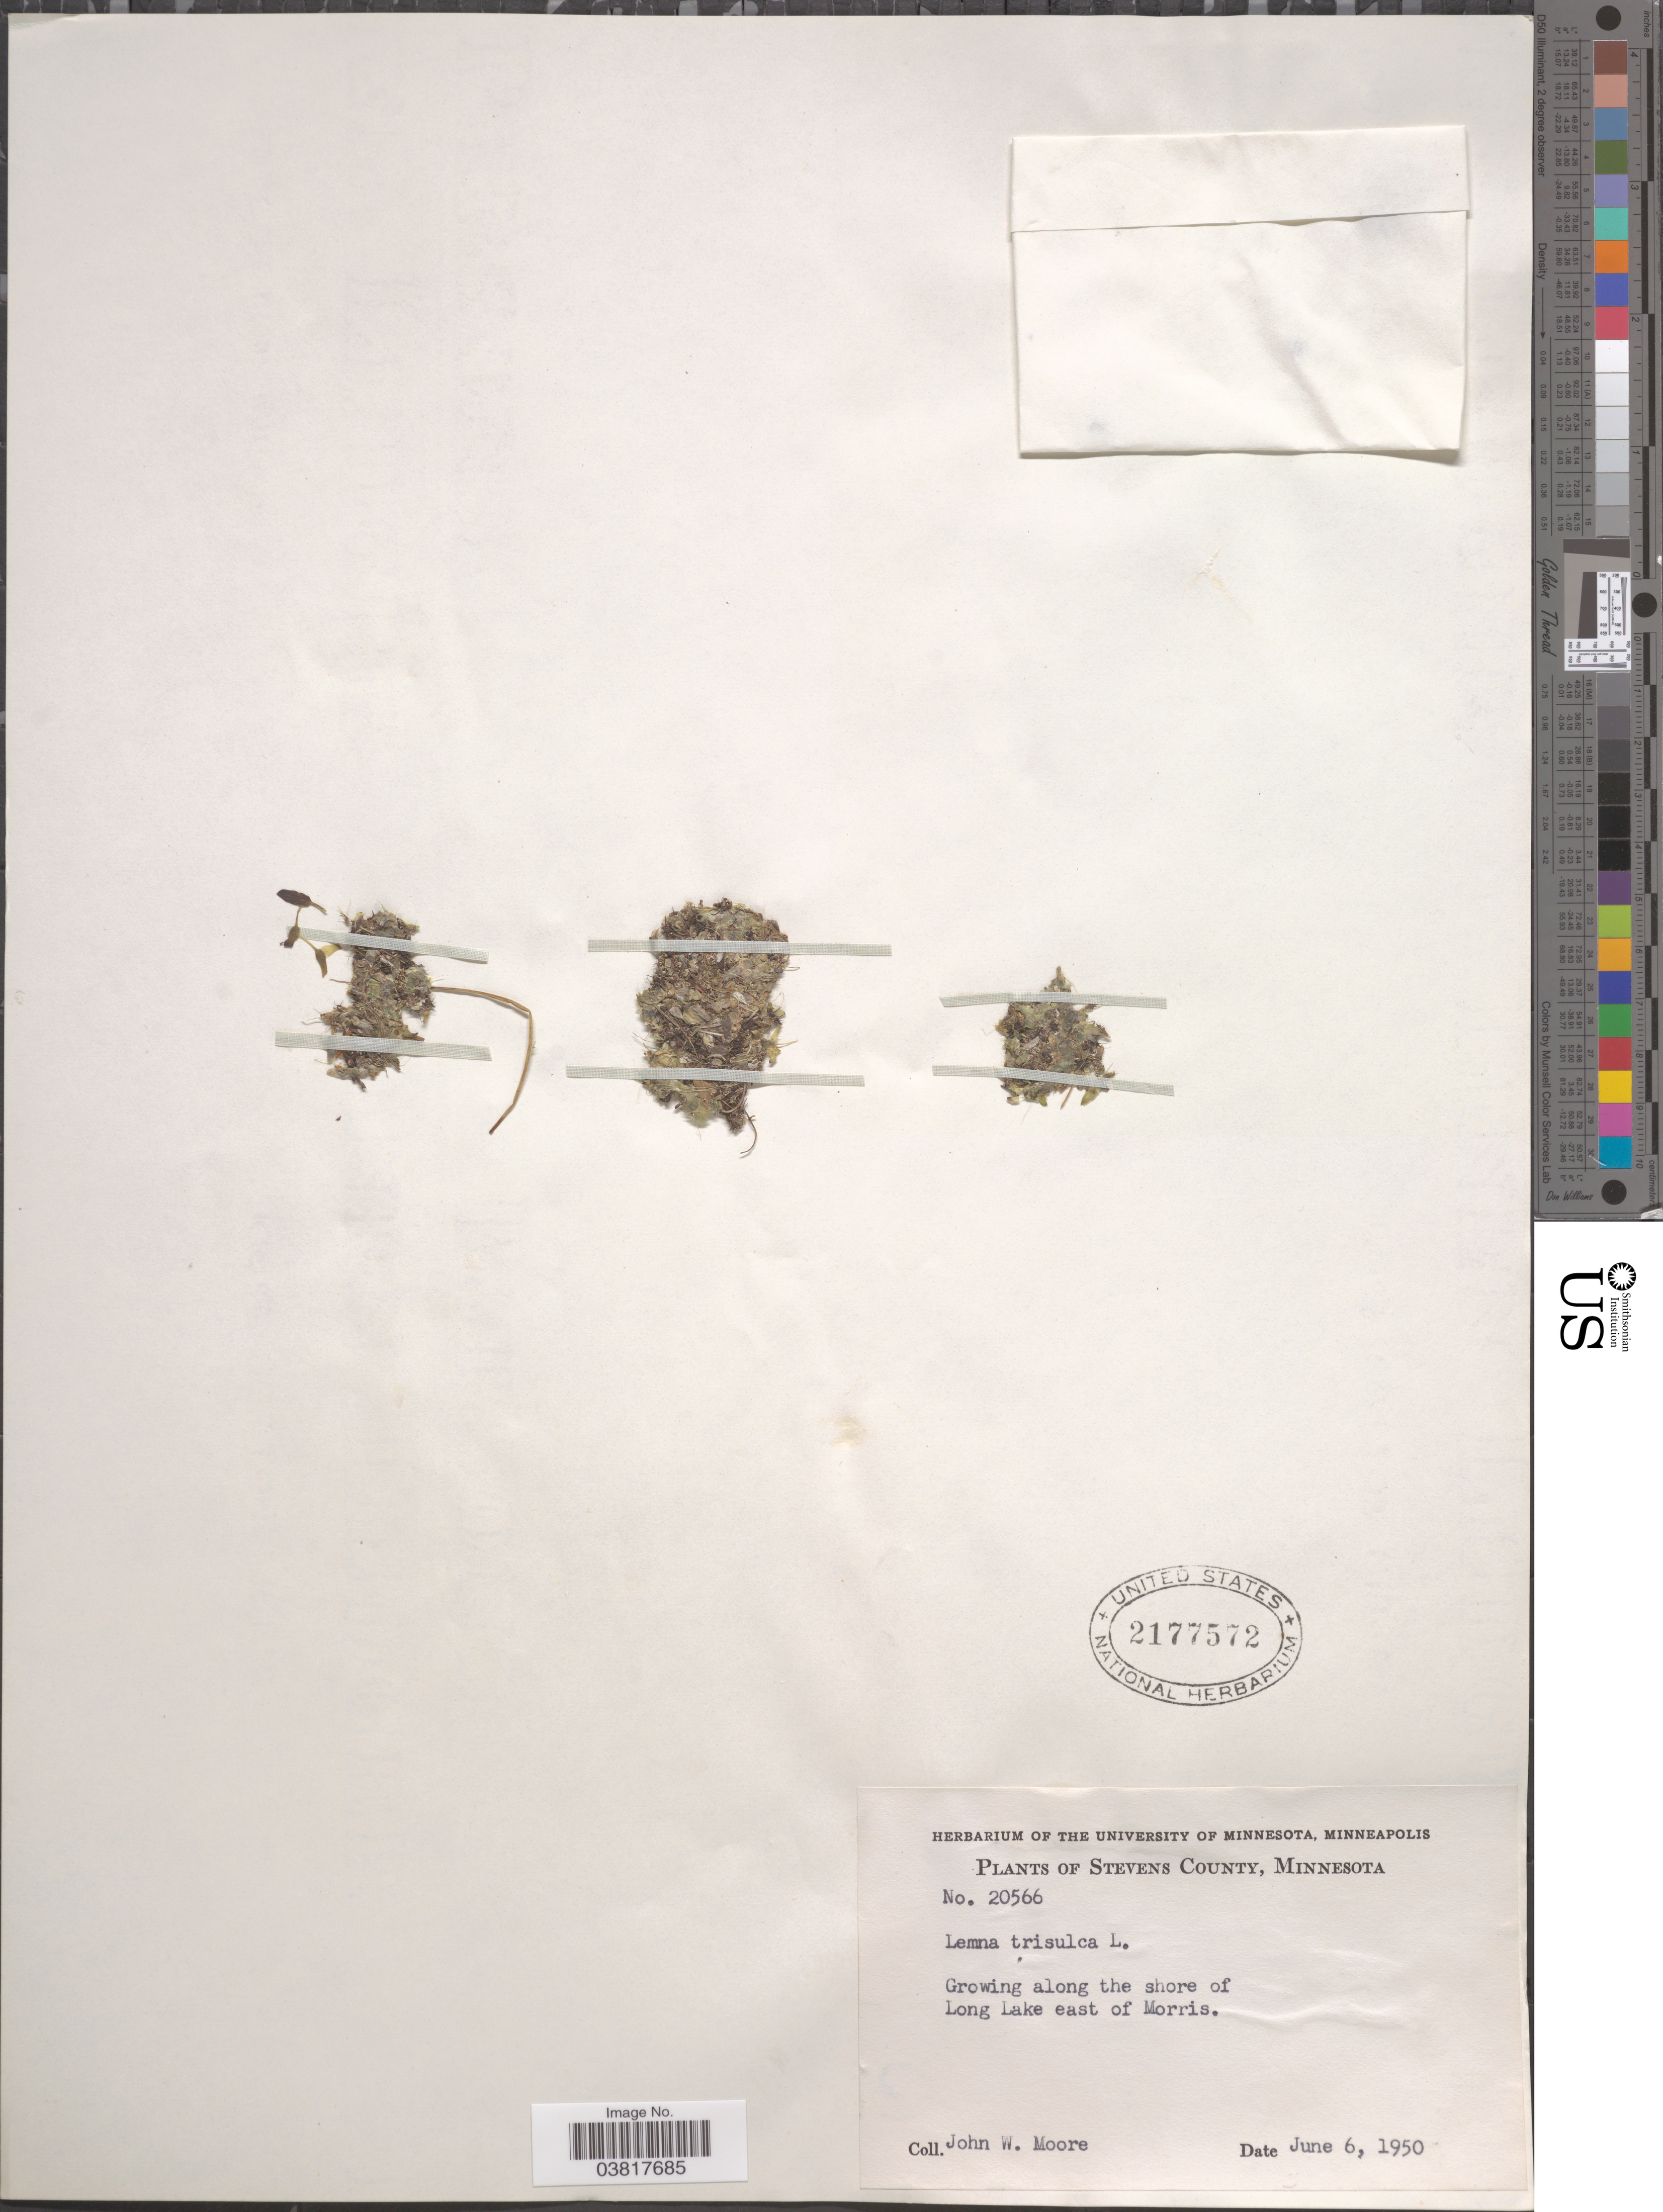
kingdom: Plantae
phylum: Tracheophyta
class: Liliopsida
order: Alismatales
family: Araceae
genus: Lemna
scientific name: Lemna trisulca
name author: L.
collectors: J. Moore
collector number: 20566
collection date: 1950-06-06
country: United States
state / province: Minnesota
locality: Stevens County. Along the shore of Long Lake east of Morris.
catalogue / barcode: US 2177572